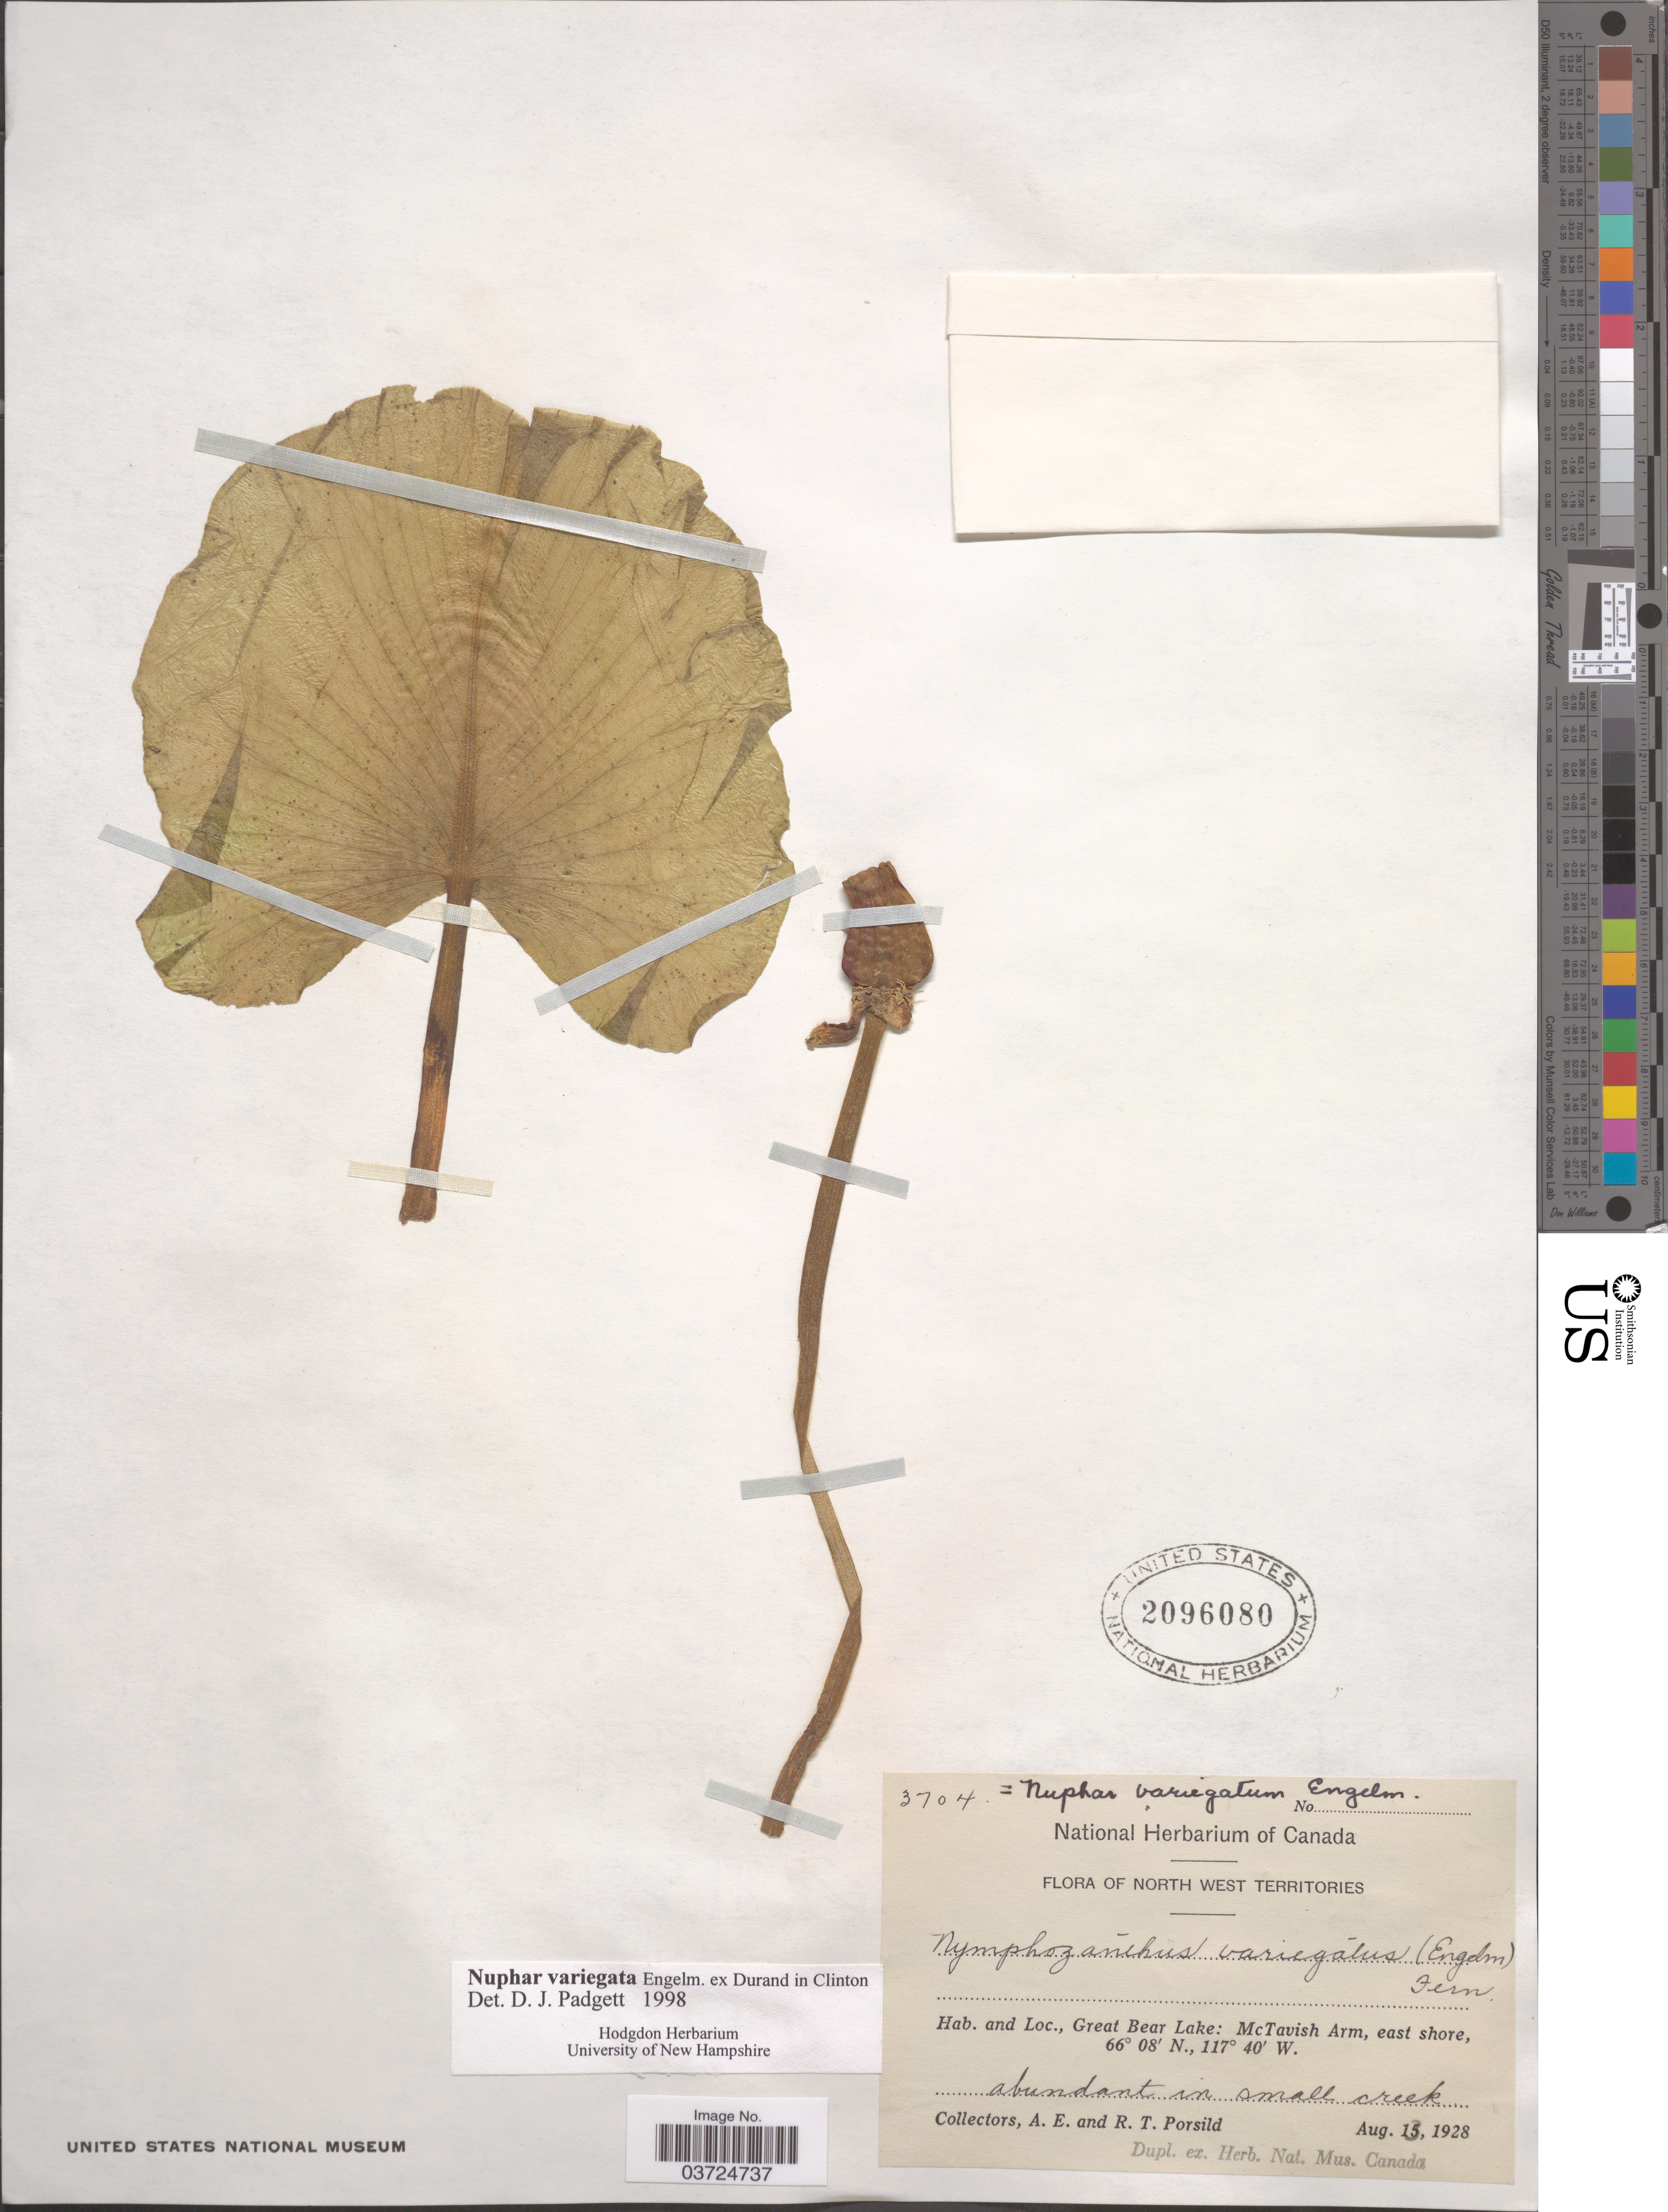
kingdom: Plantae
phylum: Tracheophyta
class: Magnoliopsida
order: Nymphaeales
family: Nymphaeaceae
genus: Nuphar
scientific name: Nuphar variegata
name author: Engelm. ex Durand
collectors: A. E. Porsild & R. T. Porsild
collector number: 3704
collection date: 1928-08-13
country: Canada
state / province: Northwest Territories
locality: Great Bear Lake: McTavish Arm, east shore. In small creek.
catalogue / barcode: US 2096080